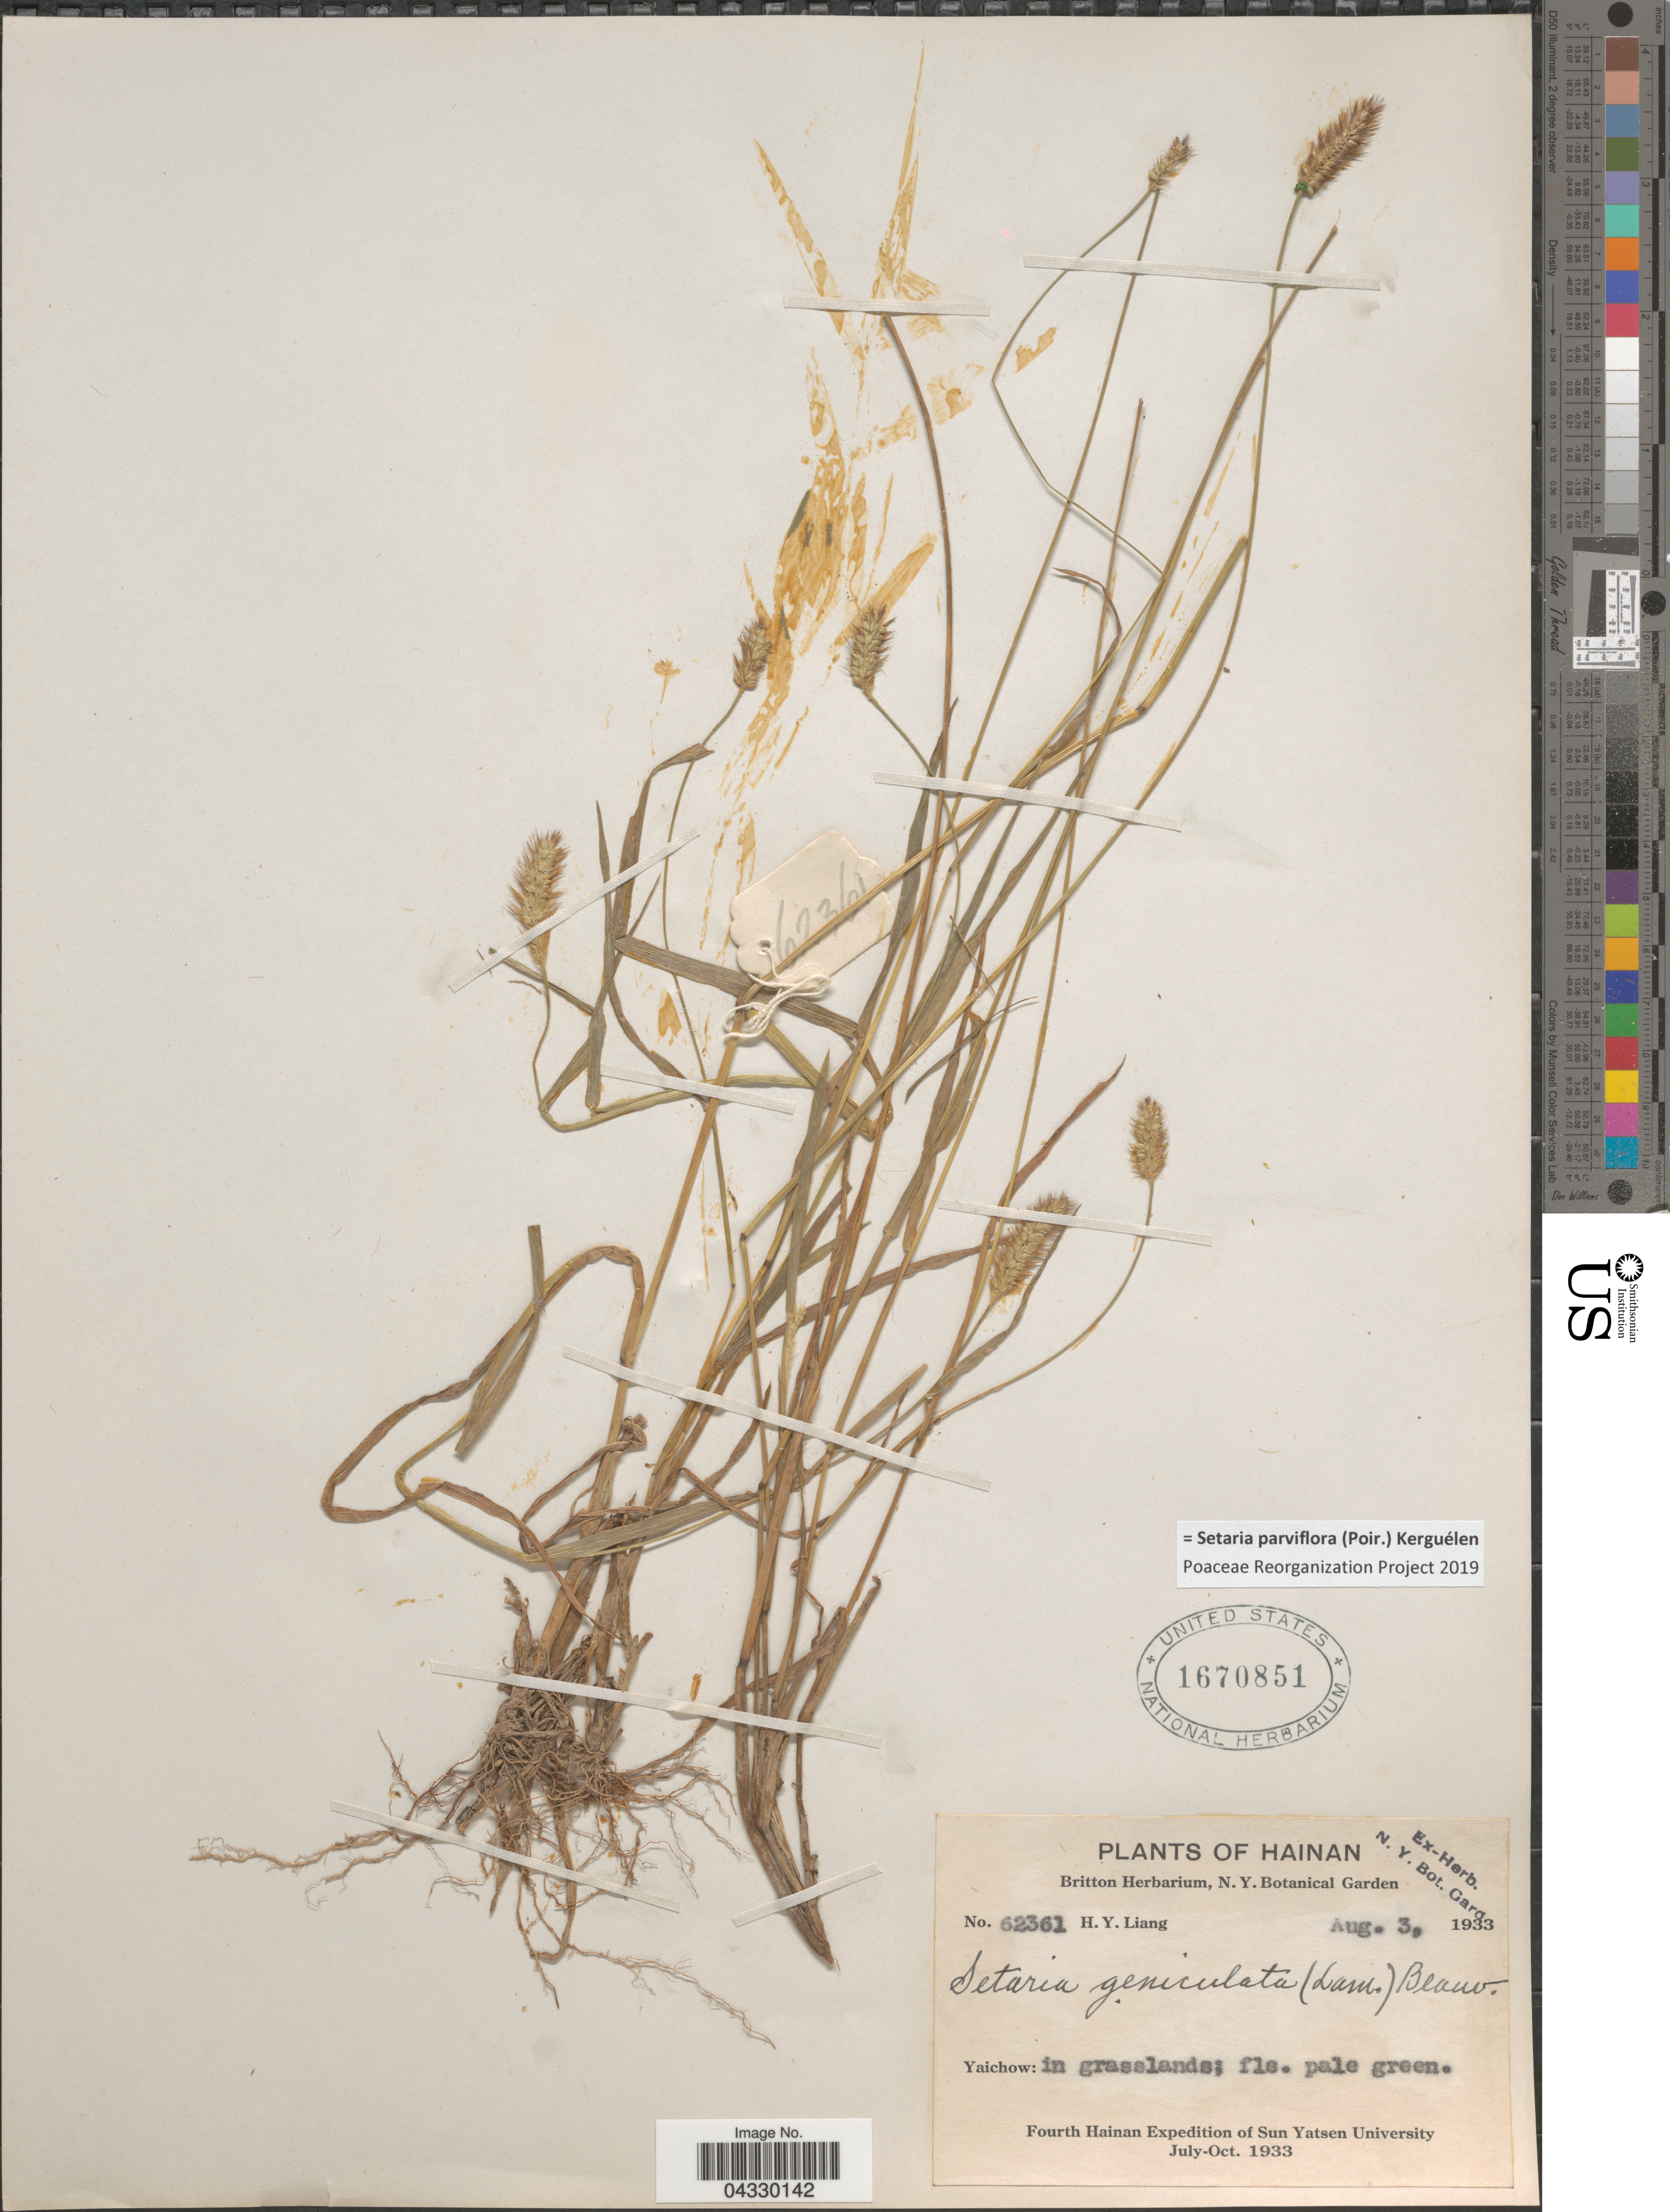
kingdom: Plantae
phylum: Tracheophyta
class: Liliopsida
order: Poales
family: Poaceae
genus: Setaria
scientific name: Setaria parviflora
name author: (Poir.) Kerguélen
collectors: H. Y. Liang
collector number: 62361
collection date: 1933-08-03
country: China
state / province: Hainan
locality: Yaichow: in grasslands. Fourth Hainan Expedition of Sun Yatsen University July-Oct. 1933.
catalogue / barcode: US 1670851